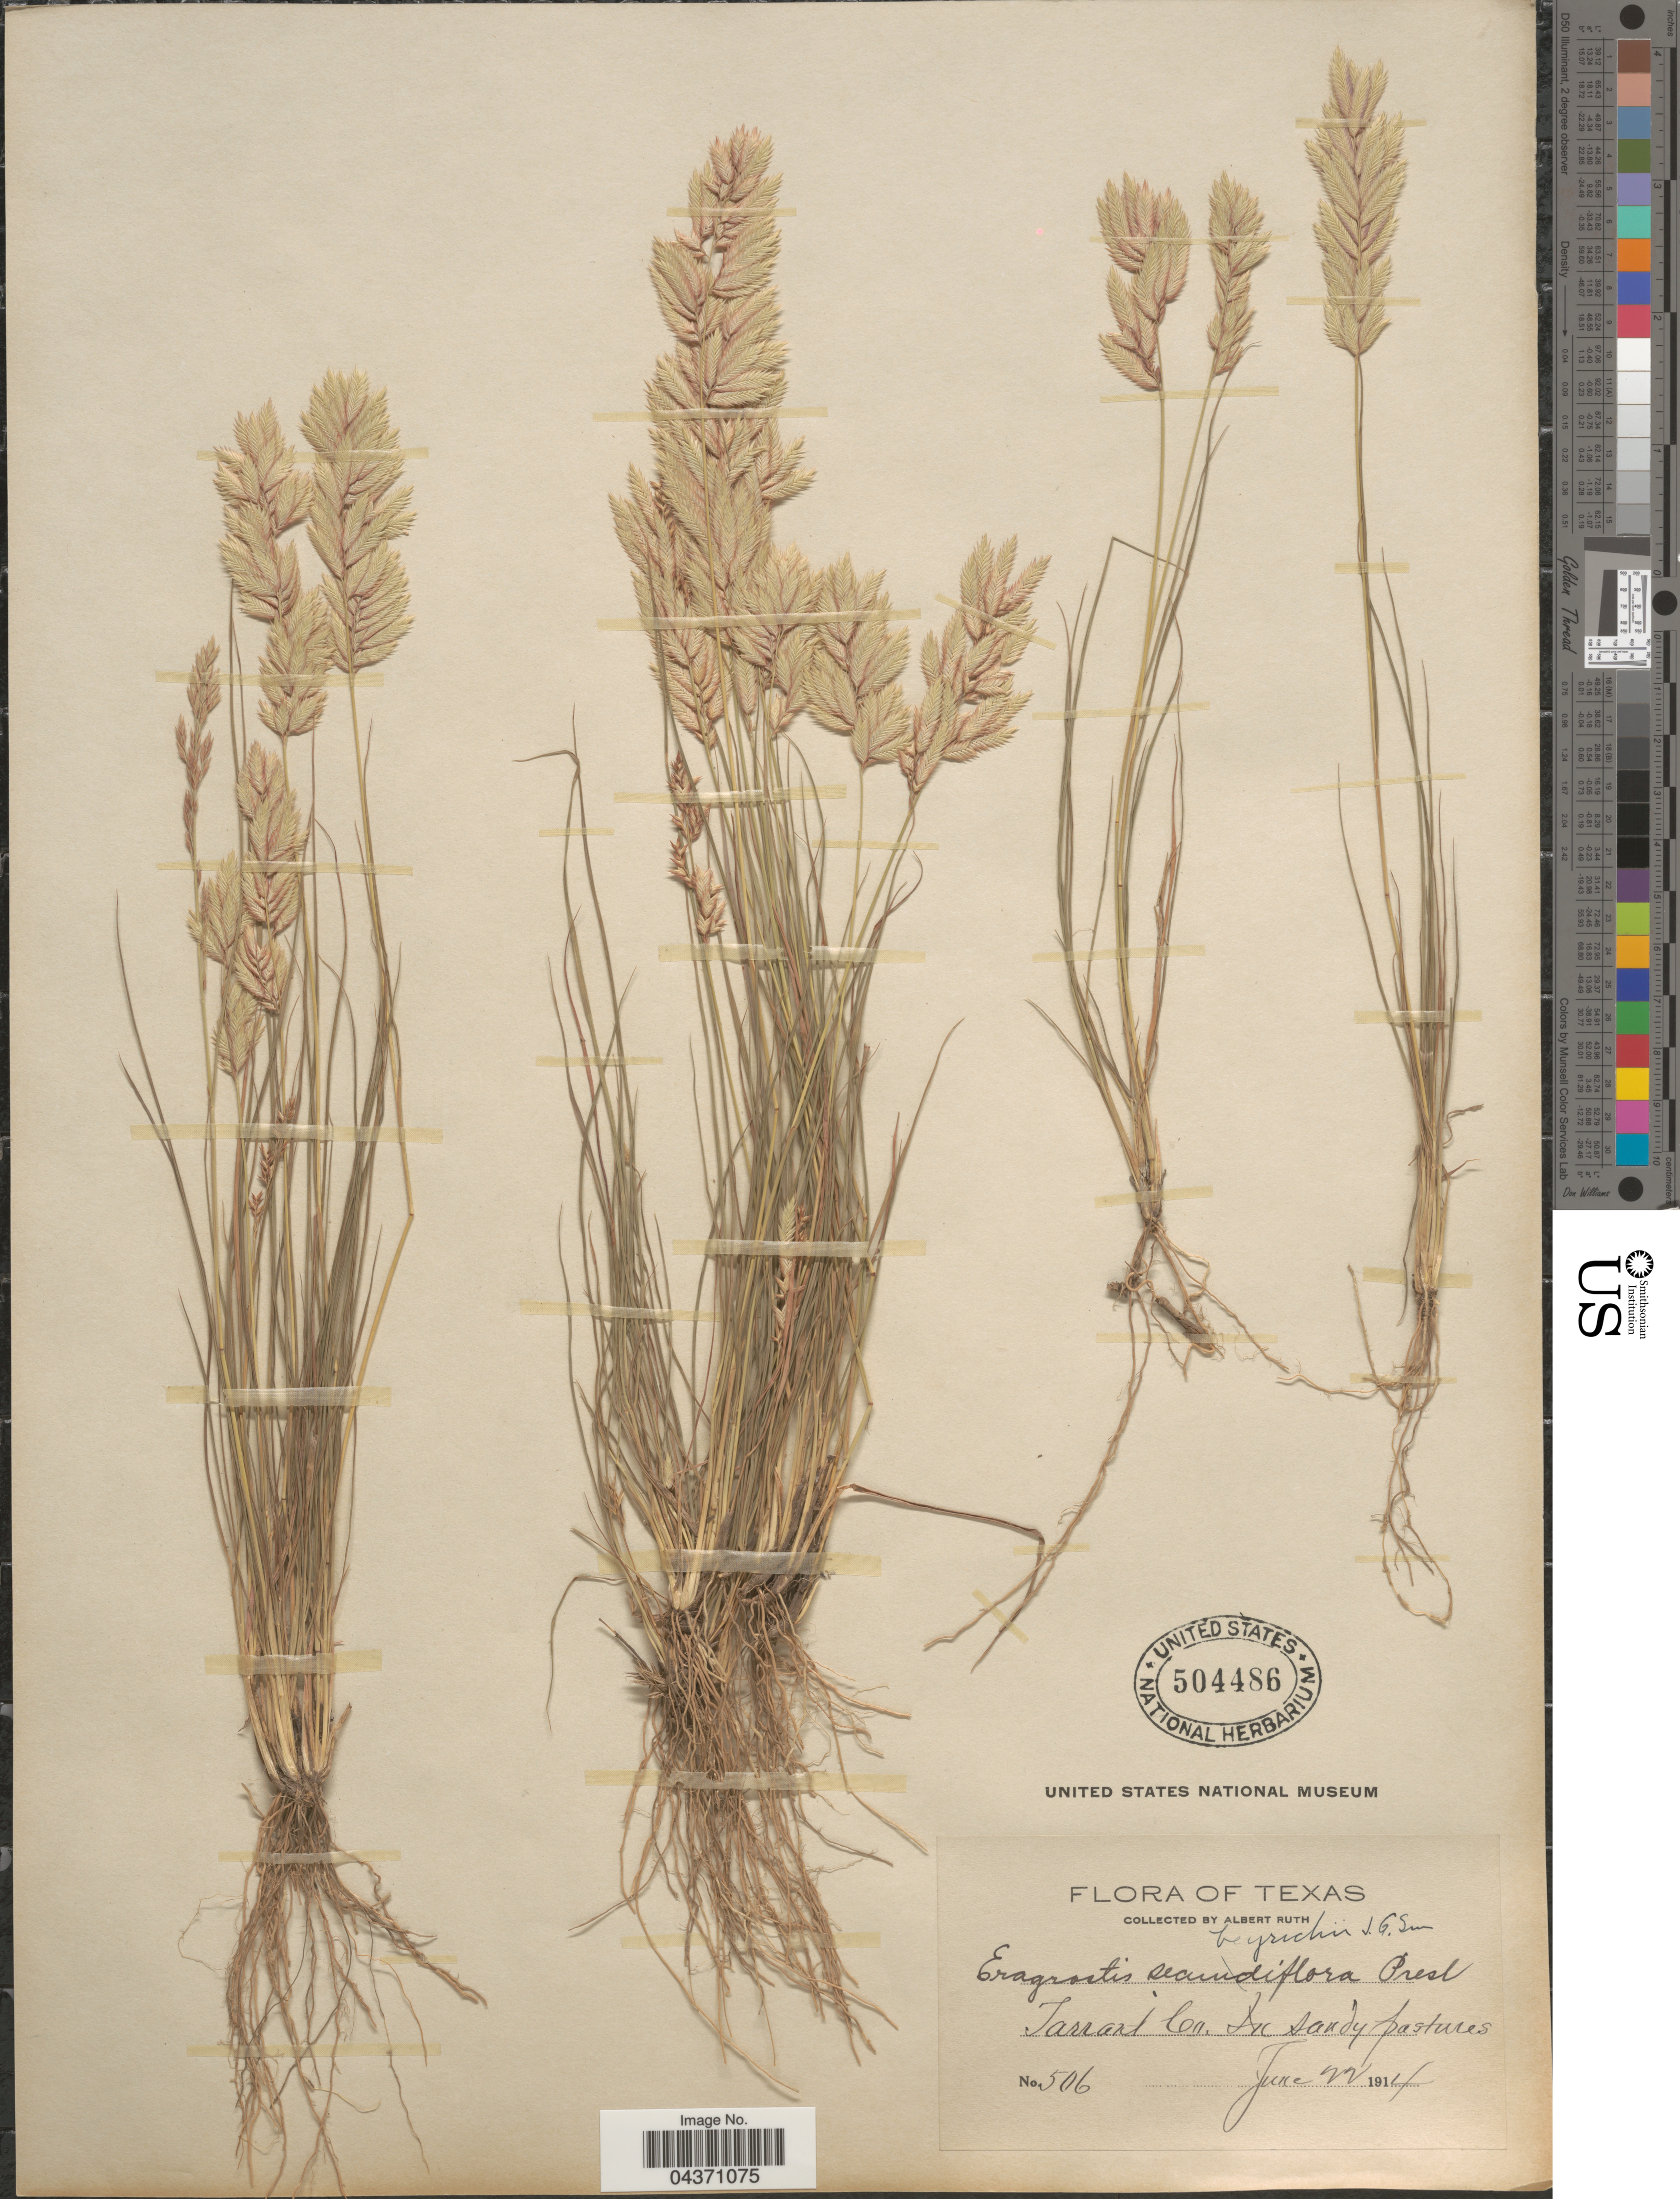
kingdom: Plantae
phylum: Tracheophyta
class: Liliopsida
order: Poales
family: Poaceae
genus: Eragrostis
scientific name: Eragrostis secundiflora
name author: J. Presl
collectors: A. Ruth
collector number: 506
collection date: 1914-06-22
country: United States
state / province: Texas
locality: Tarrant Co. In sandy pastures.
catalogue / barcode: US 504486